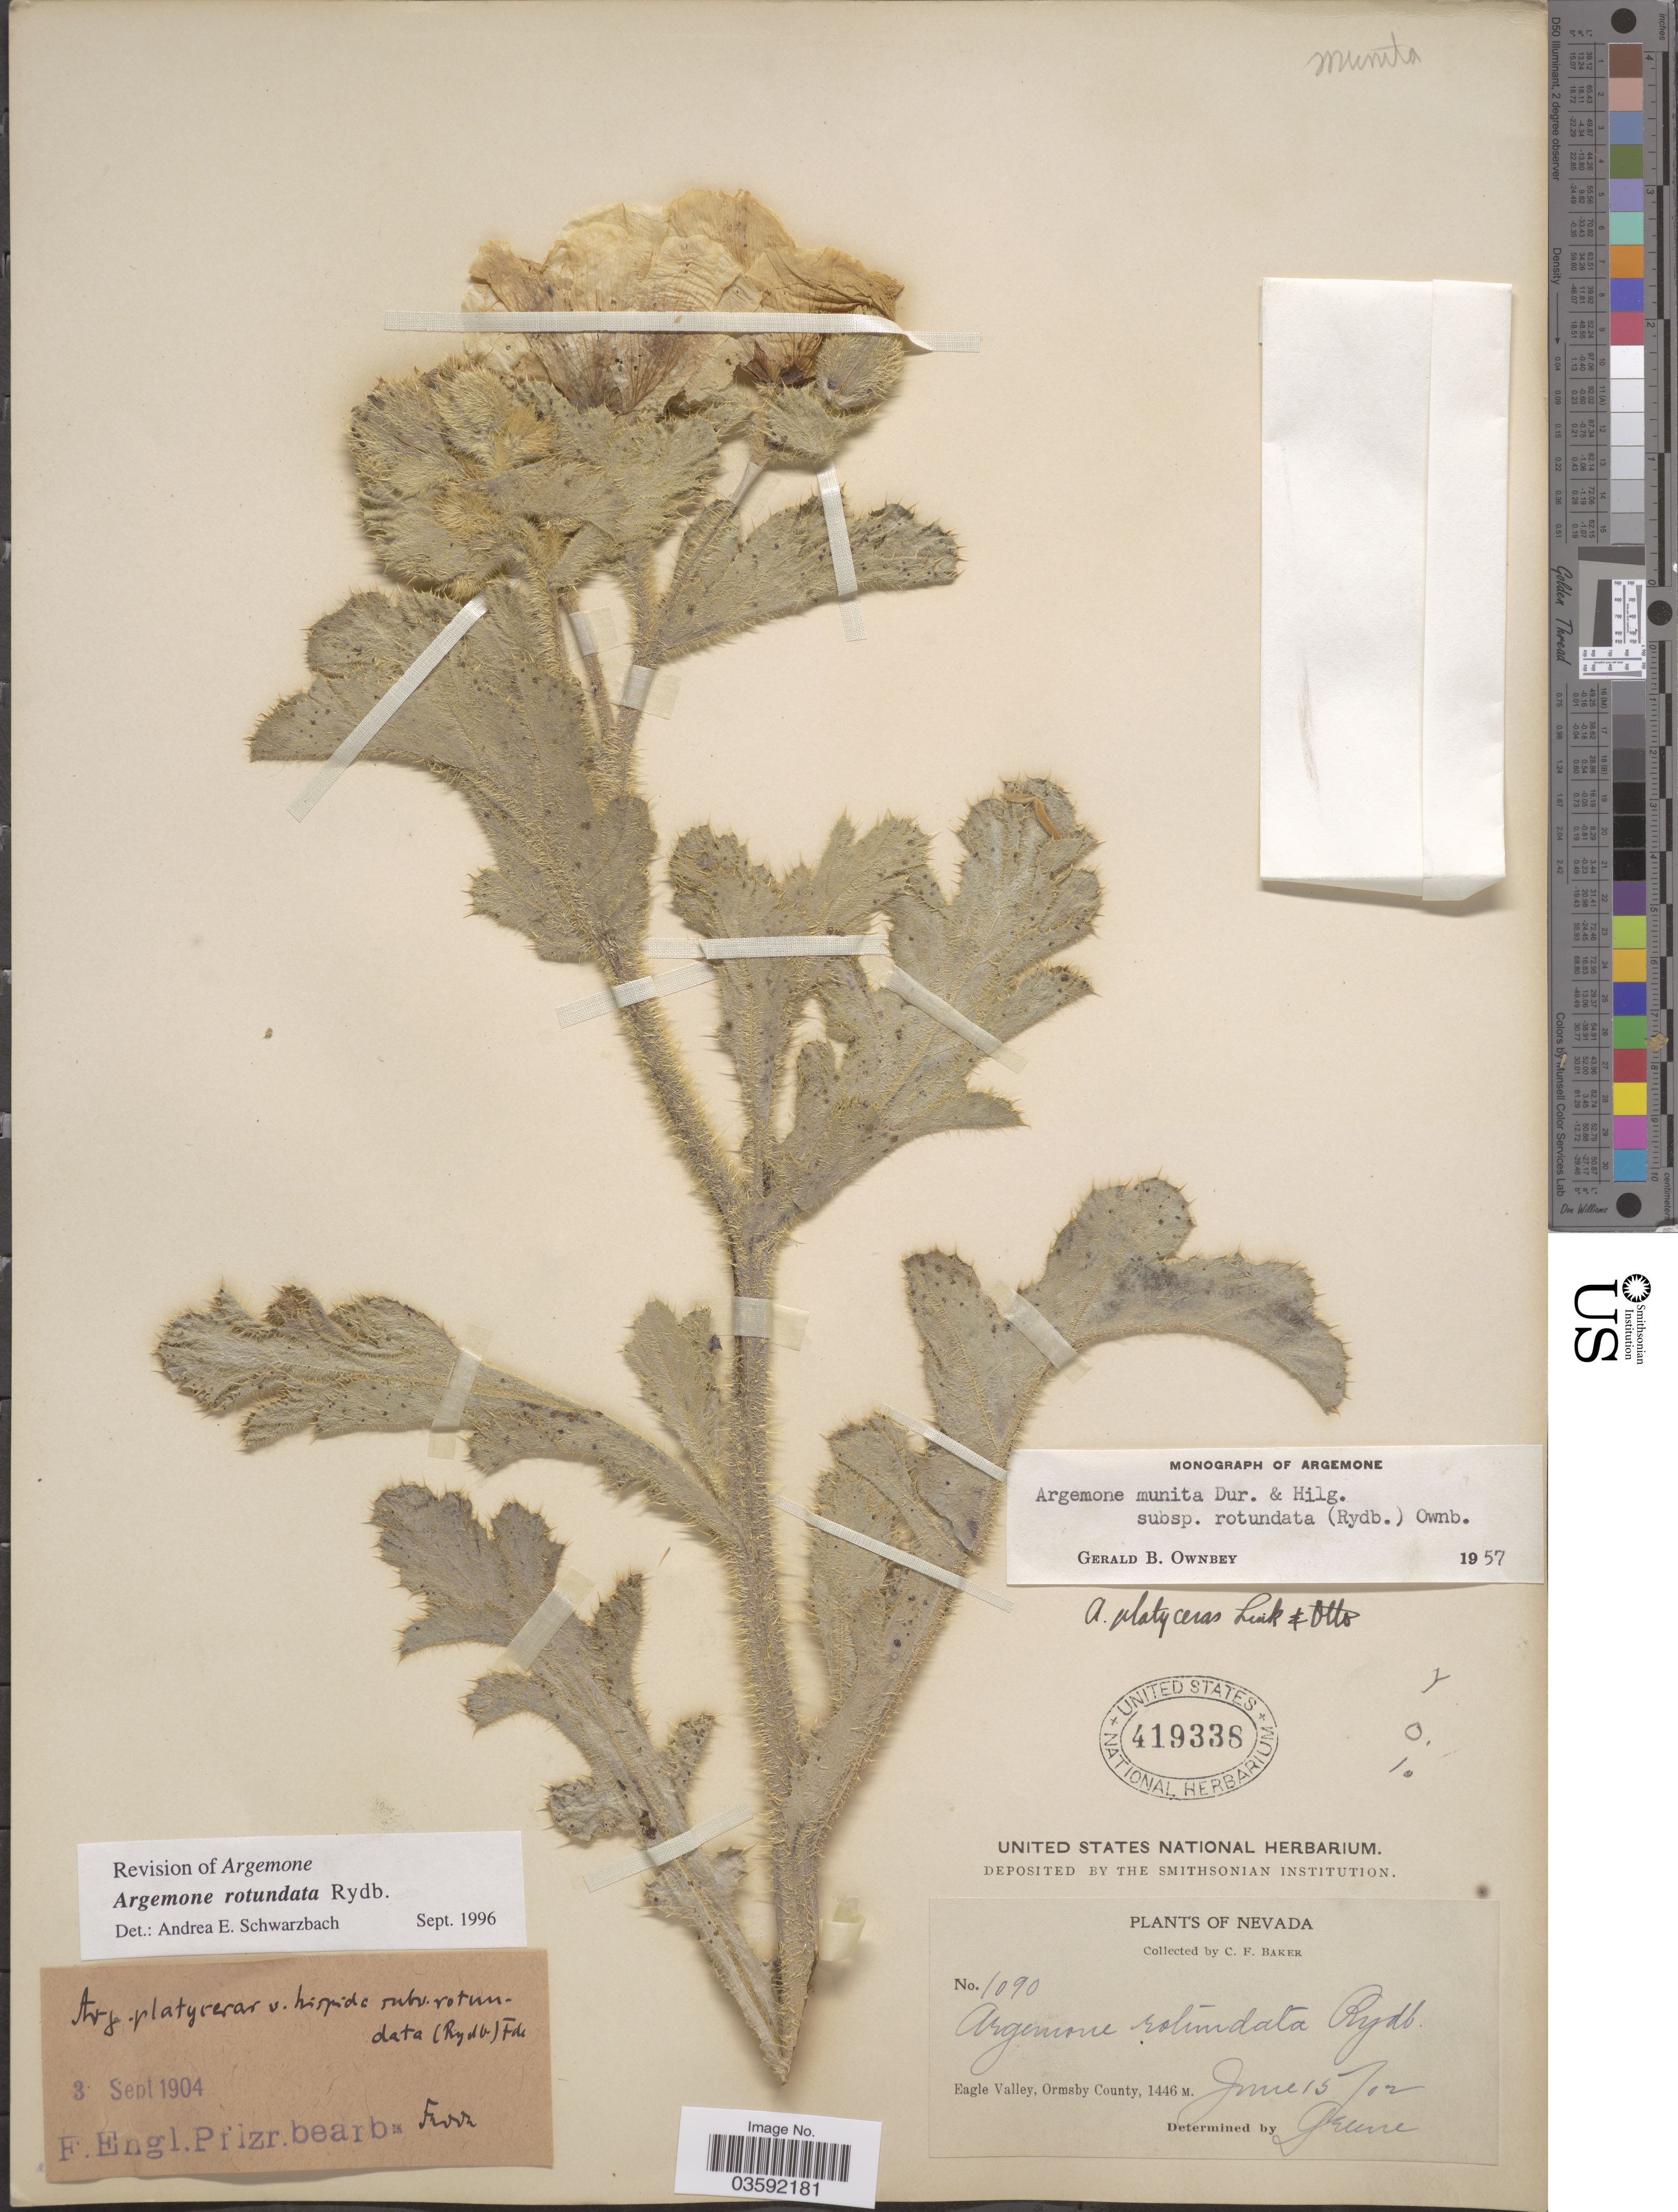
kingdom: Plantae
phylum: Tracheophyta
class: Magnoliopsida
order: Ranunculales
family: Papaveraceae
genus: Argemone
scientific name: Argemone rotundata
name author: Rydb.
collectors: C. F. Baker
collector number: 1090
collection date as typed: Transcribed d/m/y: 15/6/2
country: United States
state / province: Nevada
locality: Eagle Valley, Ormsby County.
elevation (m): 1446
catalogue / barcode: US 419338